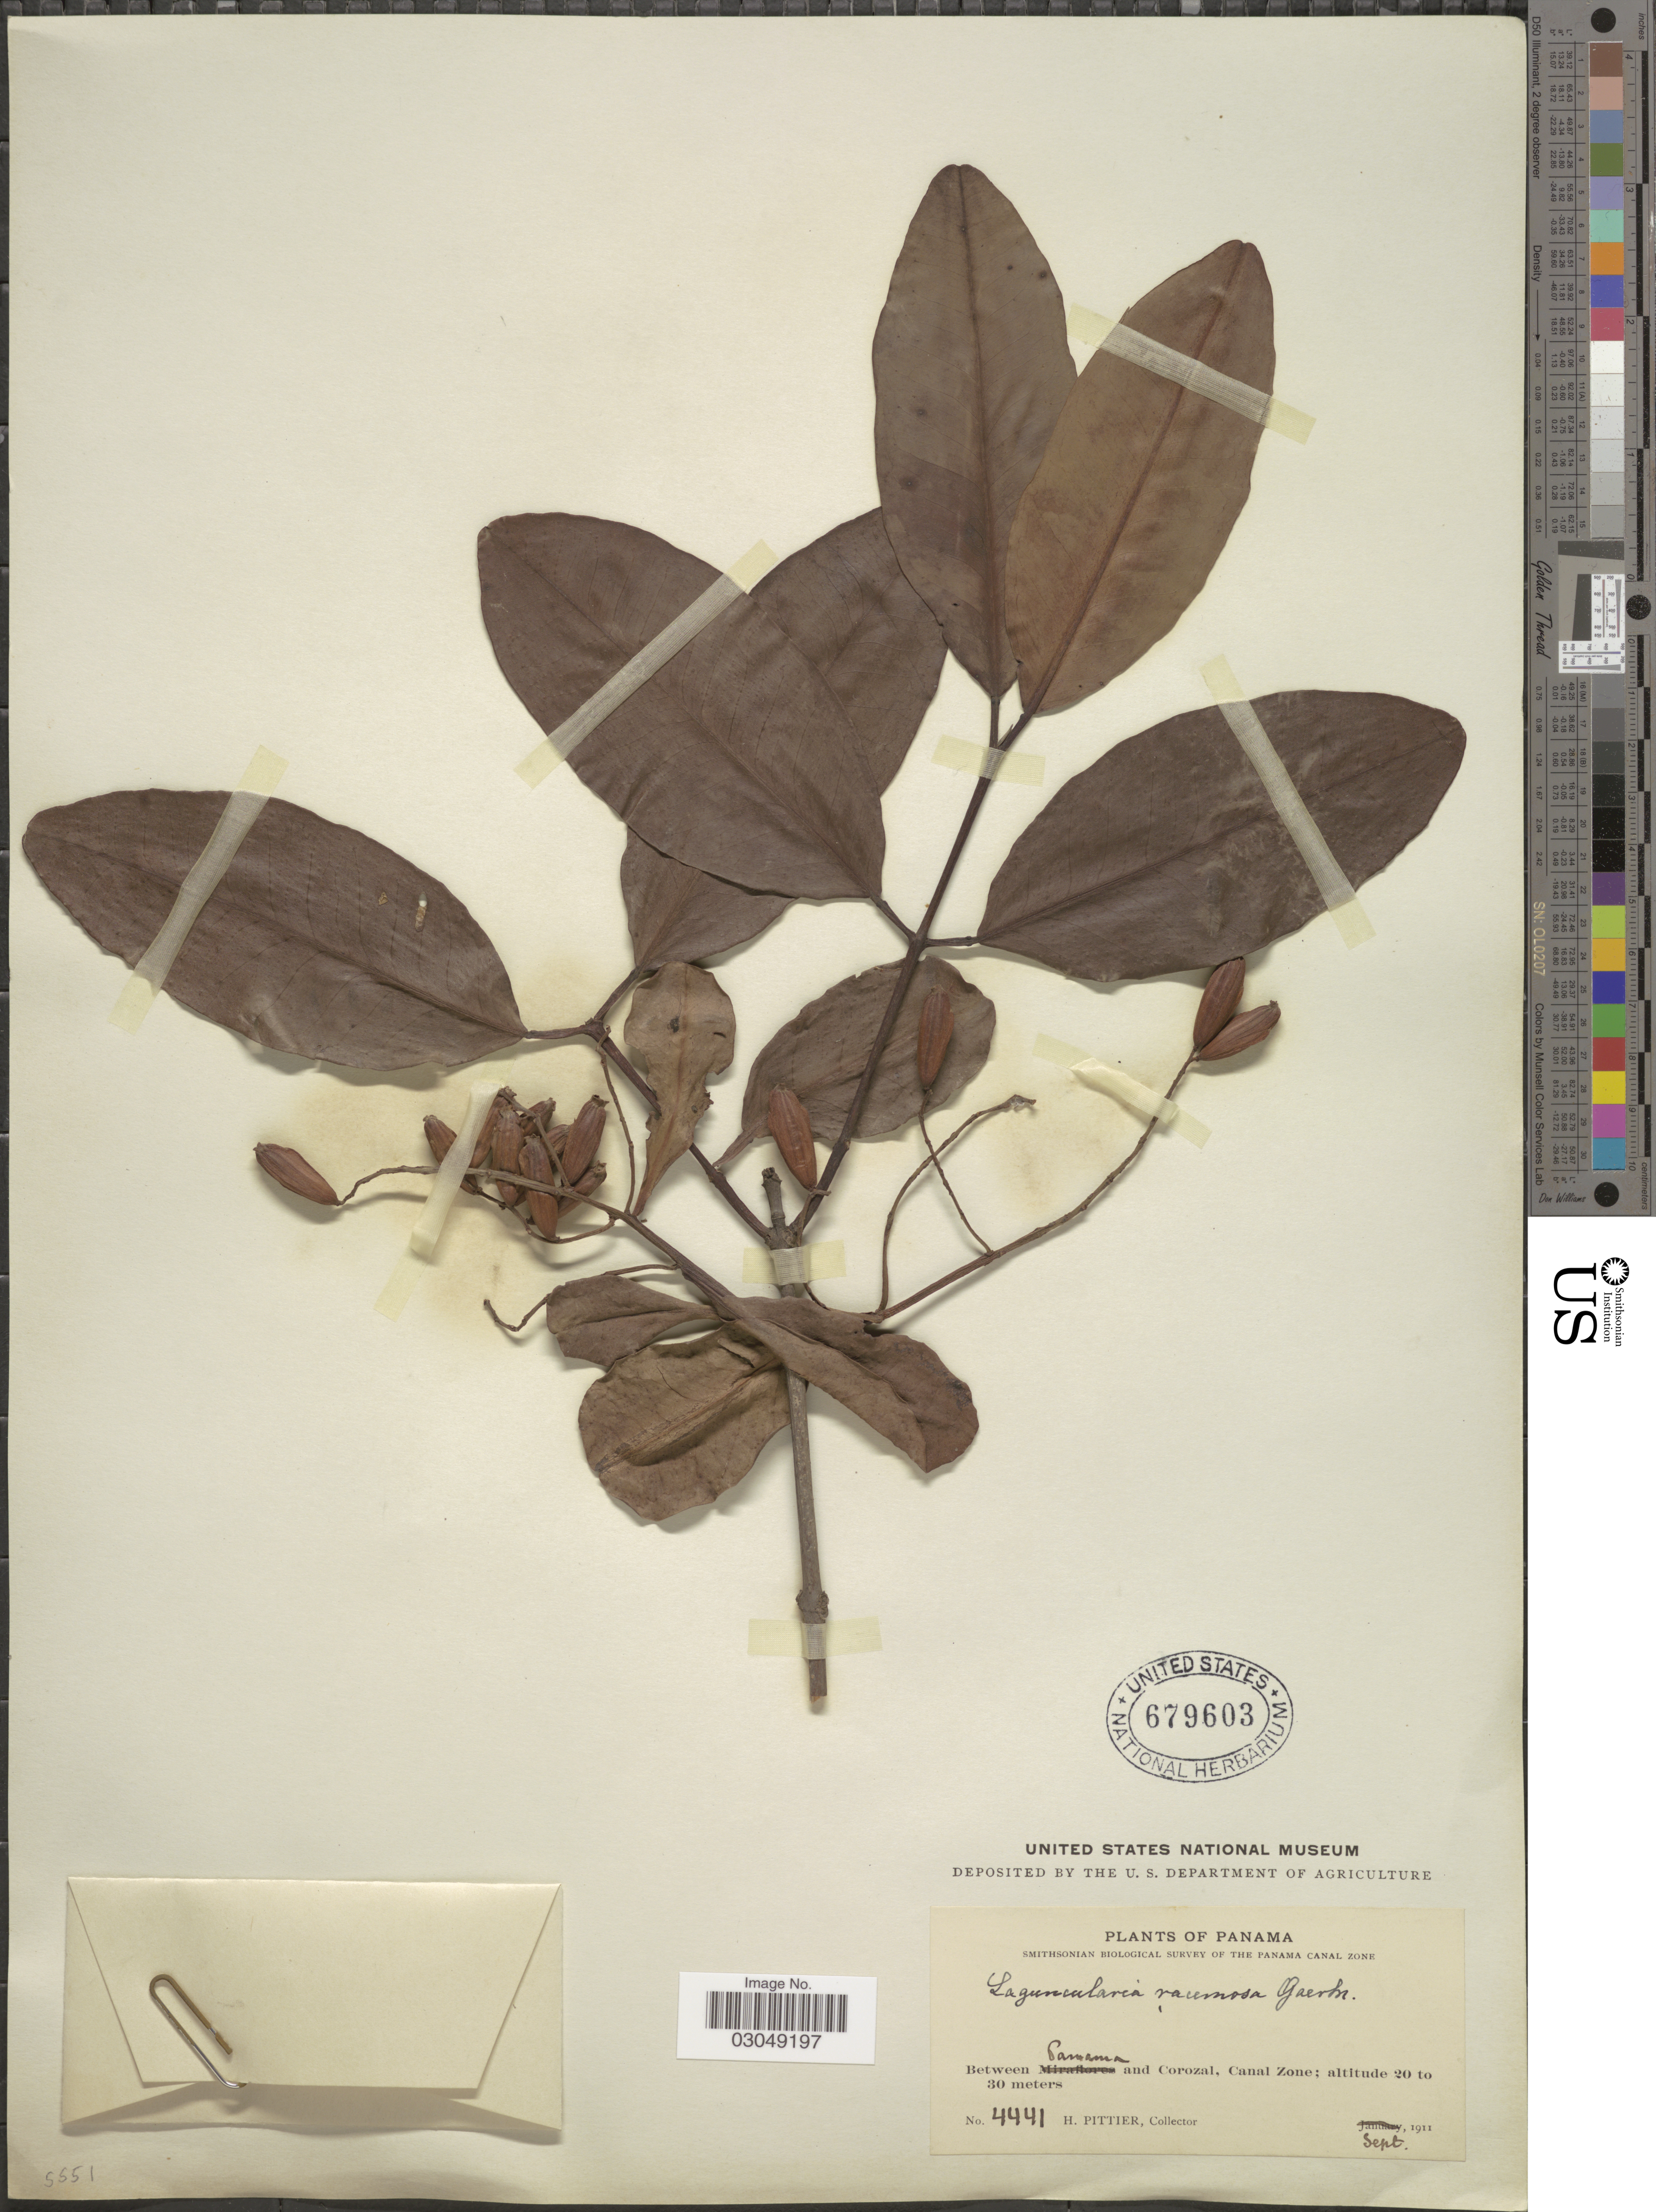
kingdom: Plantae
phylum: Tracheophyta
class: Magnoliopsida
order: Myrtales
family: Combretaceae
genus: Laguncularia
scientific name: Laguncularia racemosa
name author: (L.) C.F. Gaertn.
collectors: H. F. Pittier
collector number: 4441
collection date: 1911-09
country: Panama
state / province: Colón / Panamá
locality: Between Panama and Corozal, Canal Zone.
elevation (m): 20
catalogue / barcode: US 679603